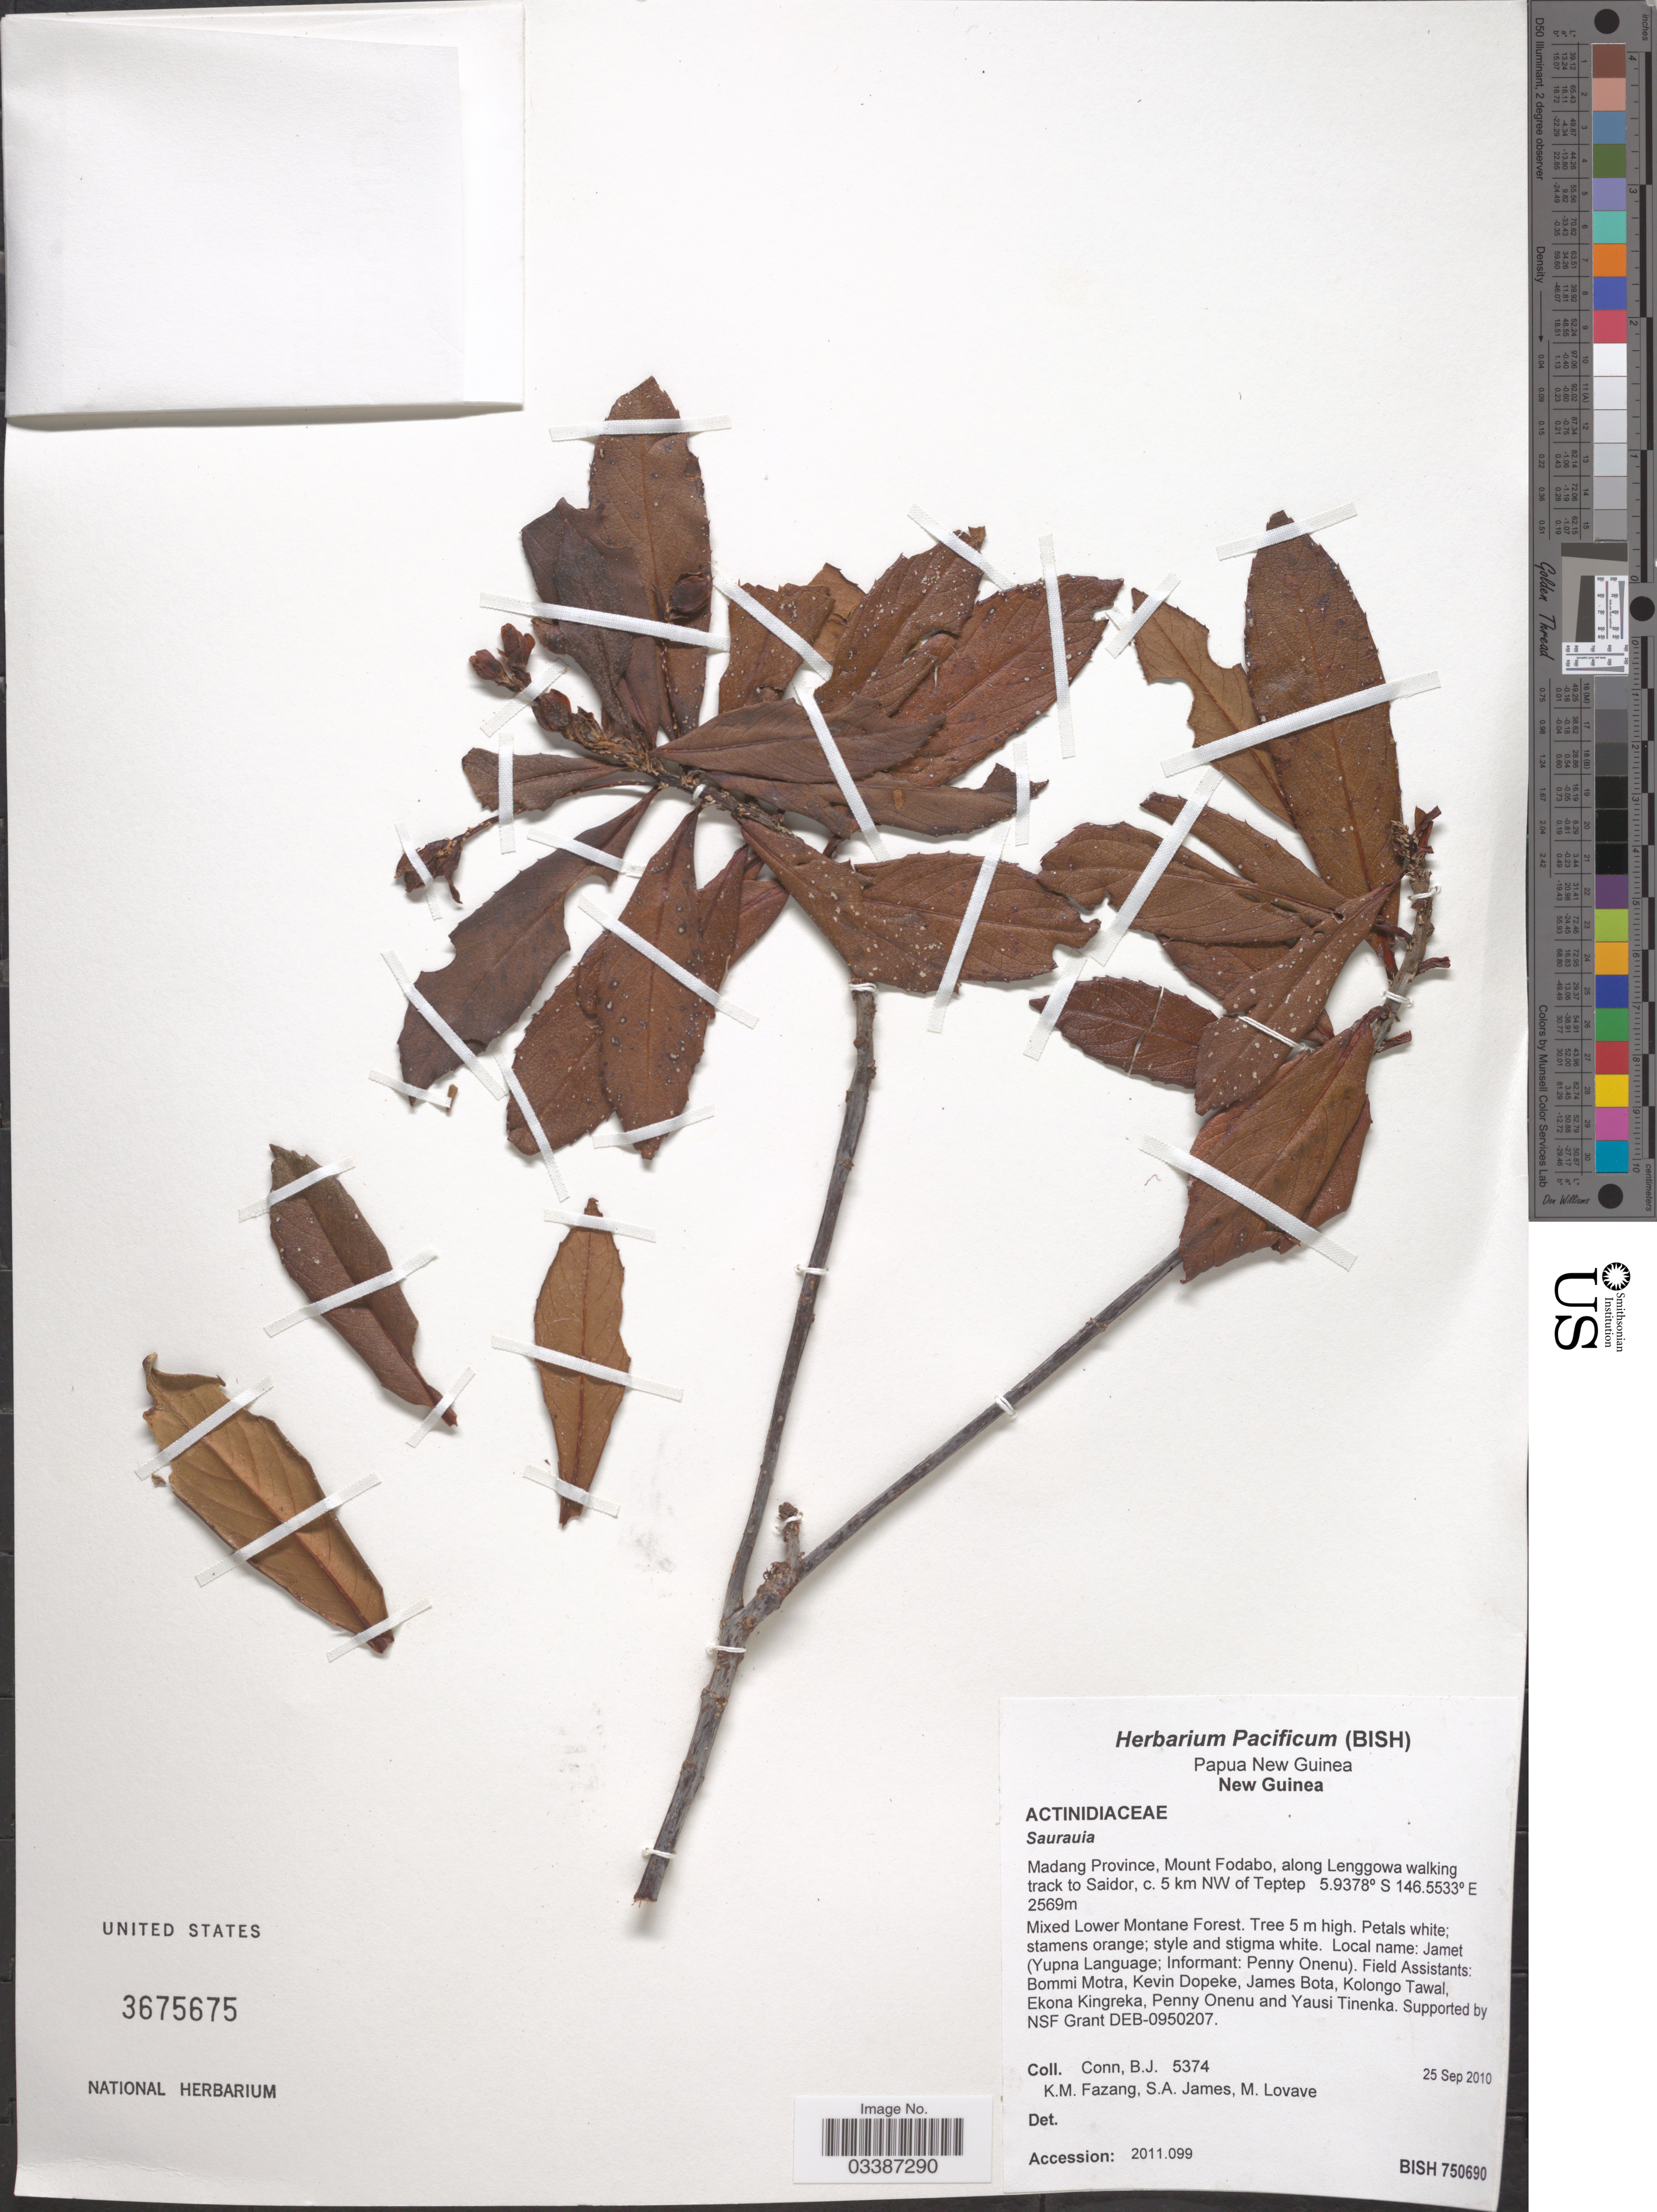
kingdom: Plantae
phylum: Tracheophyta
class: Magnoliopsida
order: Ericales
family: Actinidiaceae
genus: Saurauia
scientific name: Saurauia sp.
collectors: B. Conn, K. Fazang, S. James & M. Lovave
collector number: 5374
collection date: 2010-09-25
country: Papua New Guinea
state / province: Madang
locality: New Guinea. Mount Fodabo, along Lenggowa walking track to Saidor, c. 5 km NW of Teptep.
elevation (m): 2569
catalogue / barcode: US 3675675